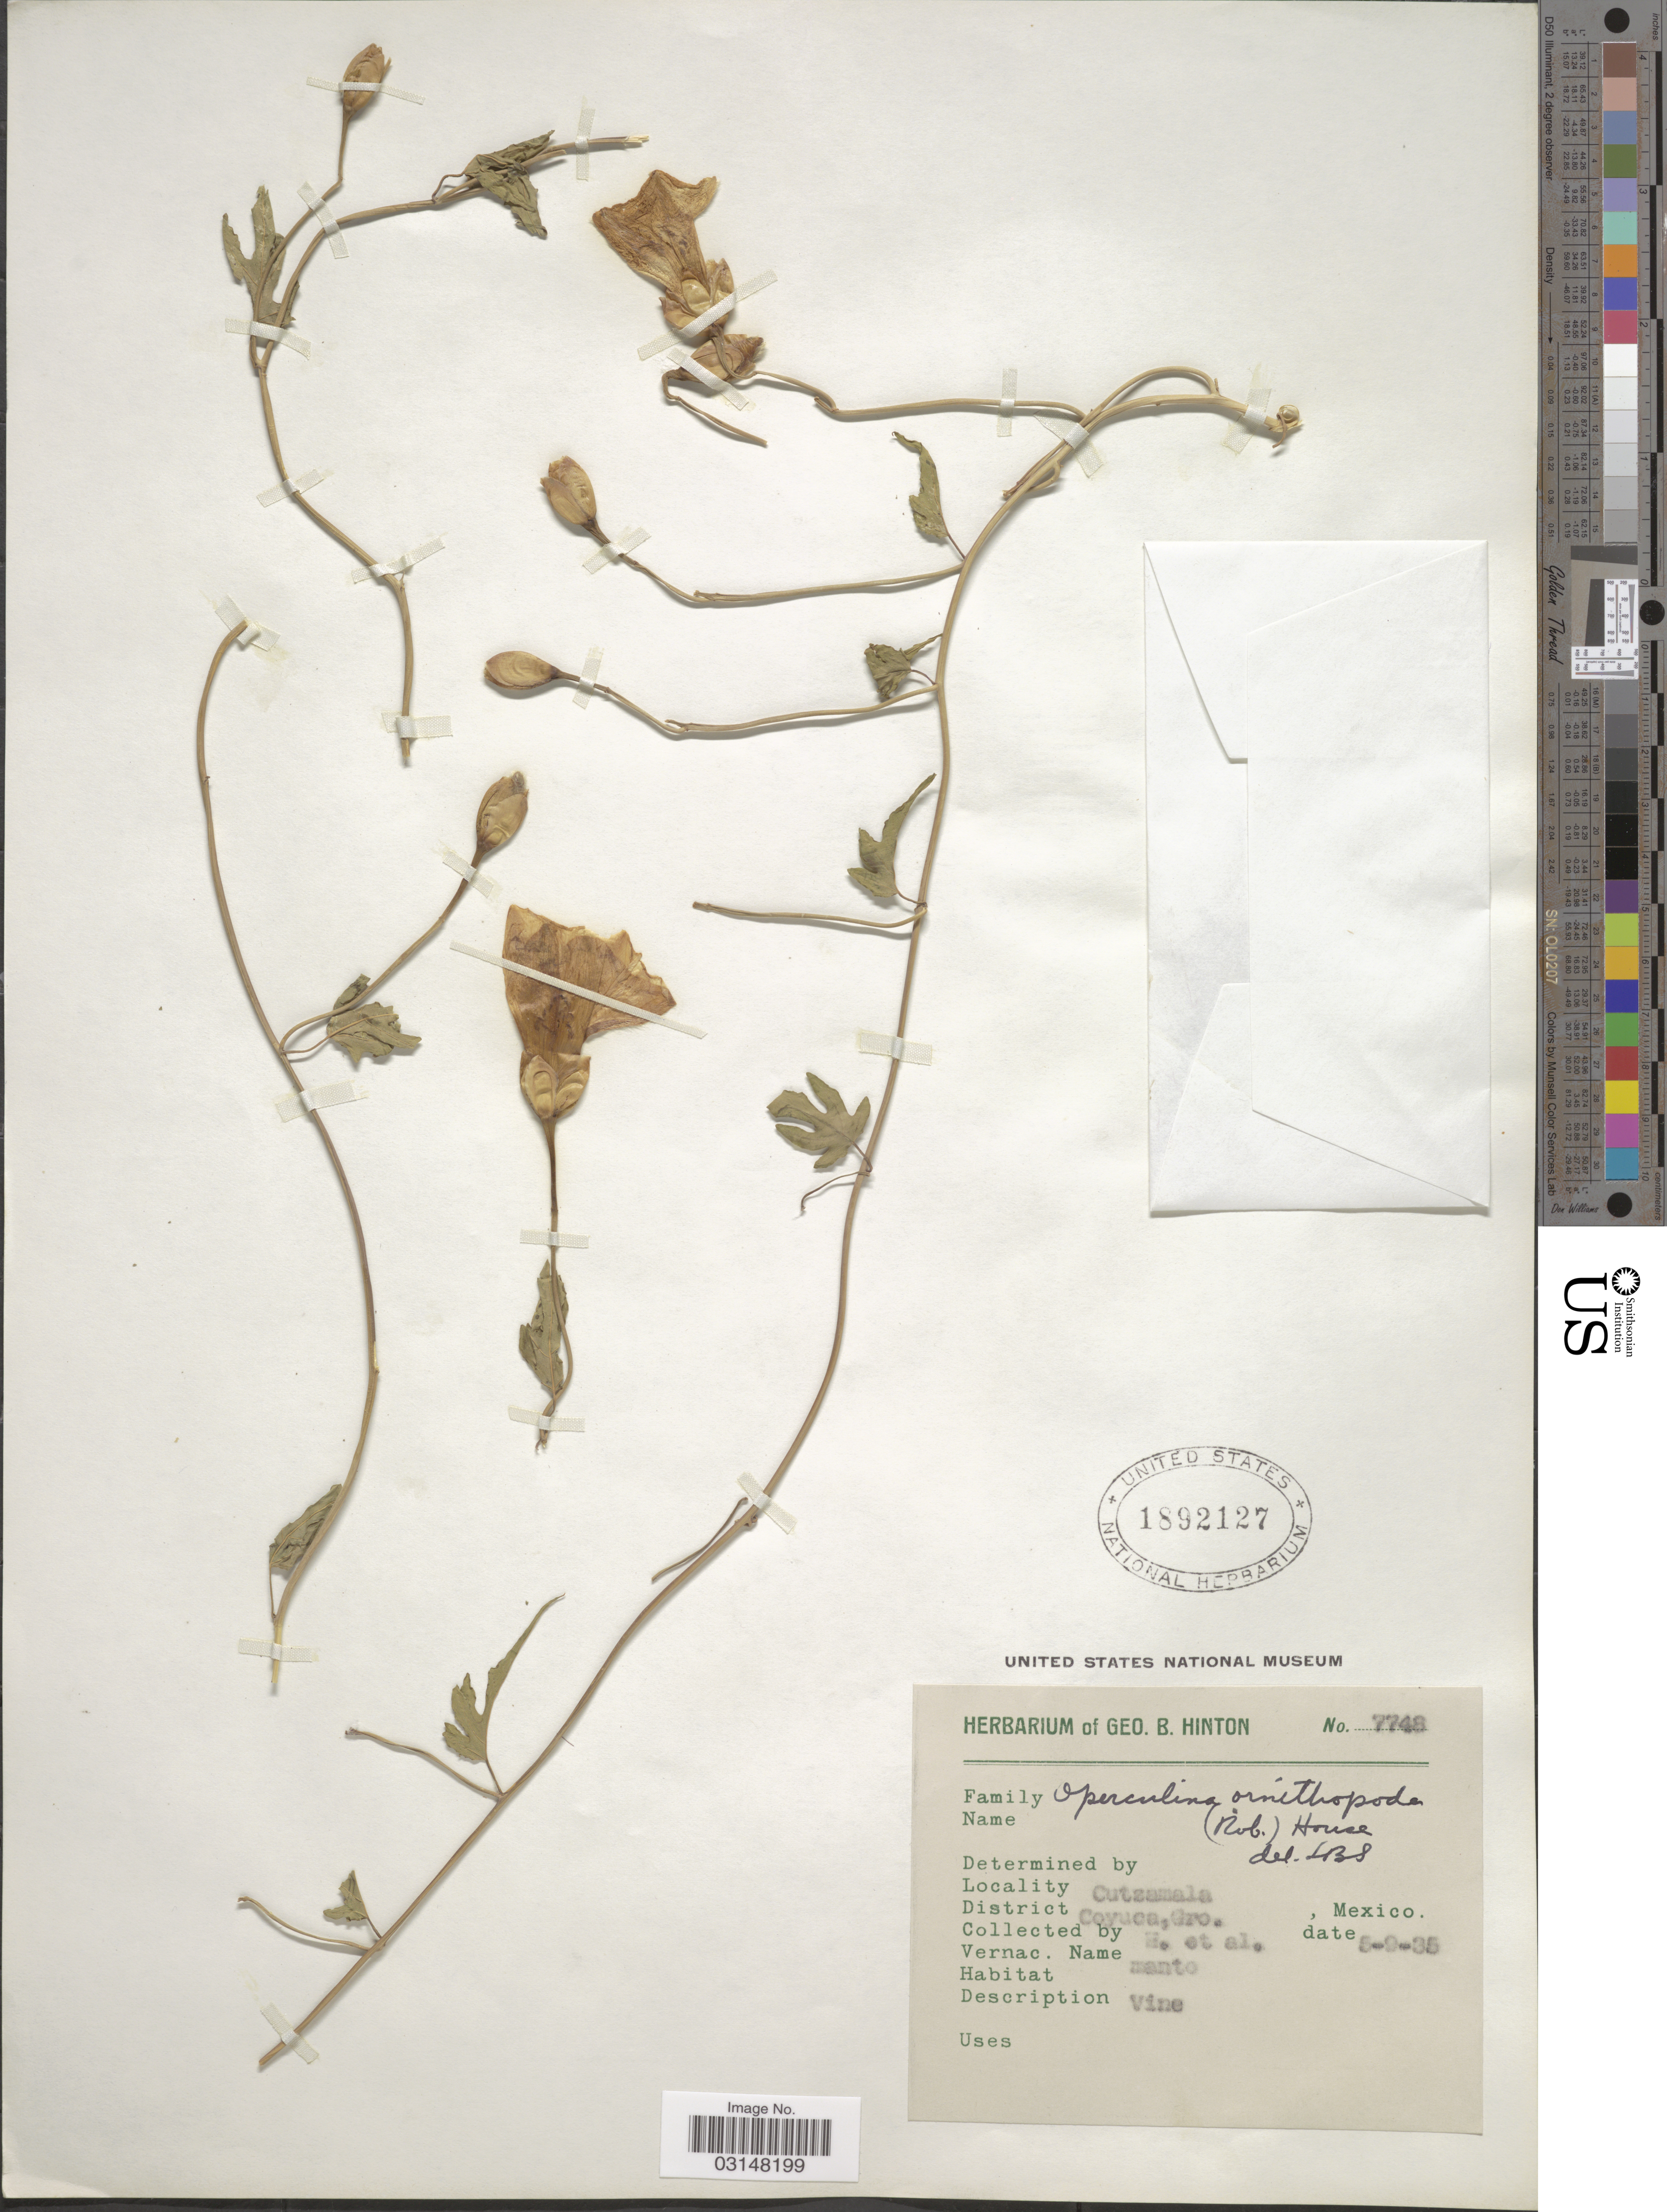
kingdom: Plantae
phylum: Tracheophyta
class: Magnoliopsida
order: Solanales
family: Convolvulaceae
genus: Operculina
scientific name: Operculina ornithopoda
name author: (B.L. Rob.) House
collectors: G. B. Hinton & et al.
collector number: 7748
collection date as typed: Transcribed d/m/y: 5/9/35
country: Mexico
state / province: Guerrero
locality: Cutzamala, District Coyuca.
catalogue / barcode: US 1892127